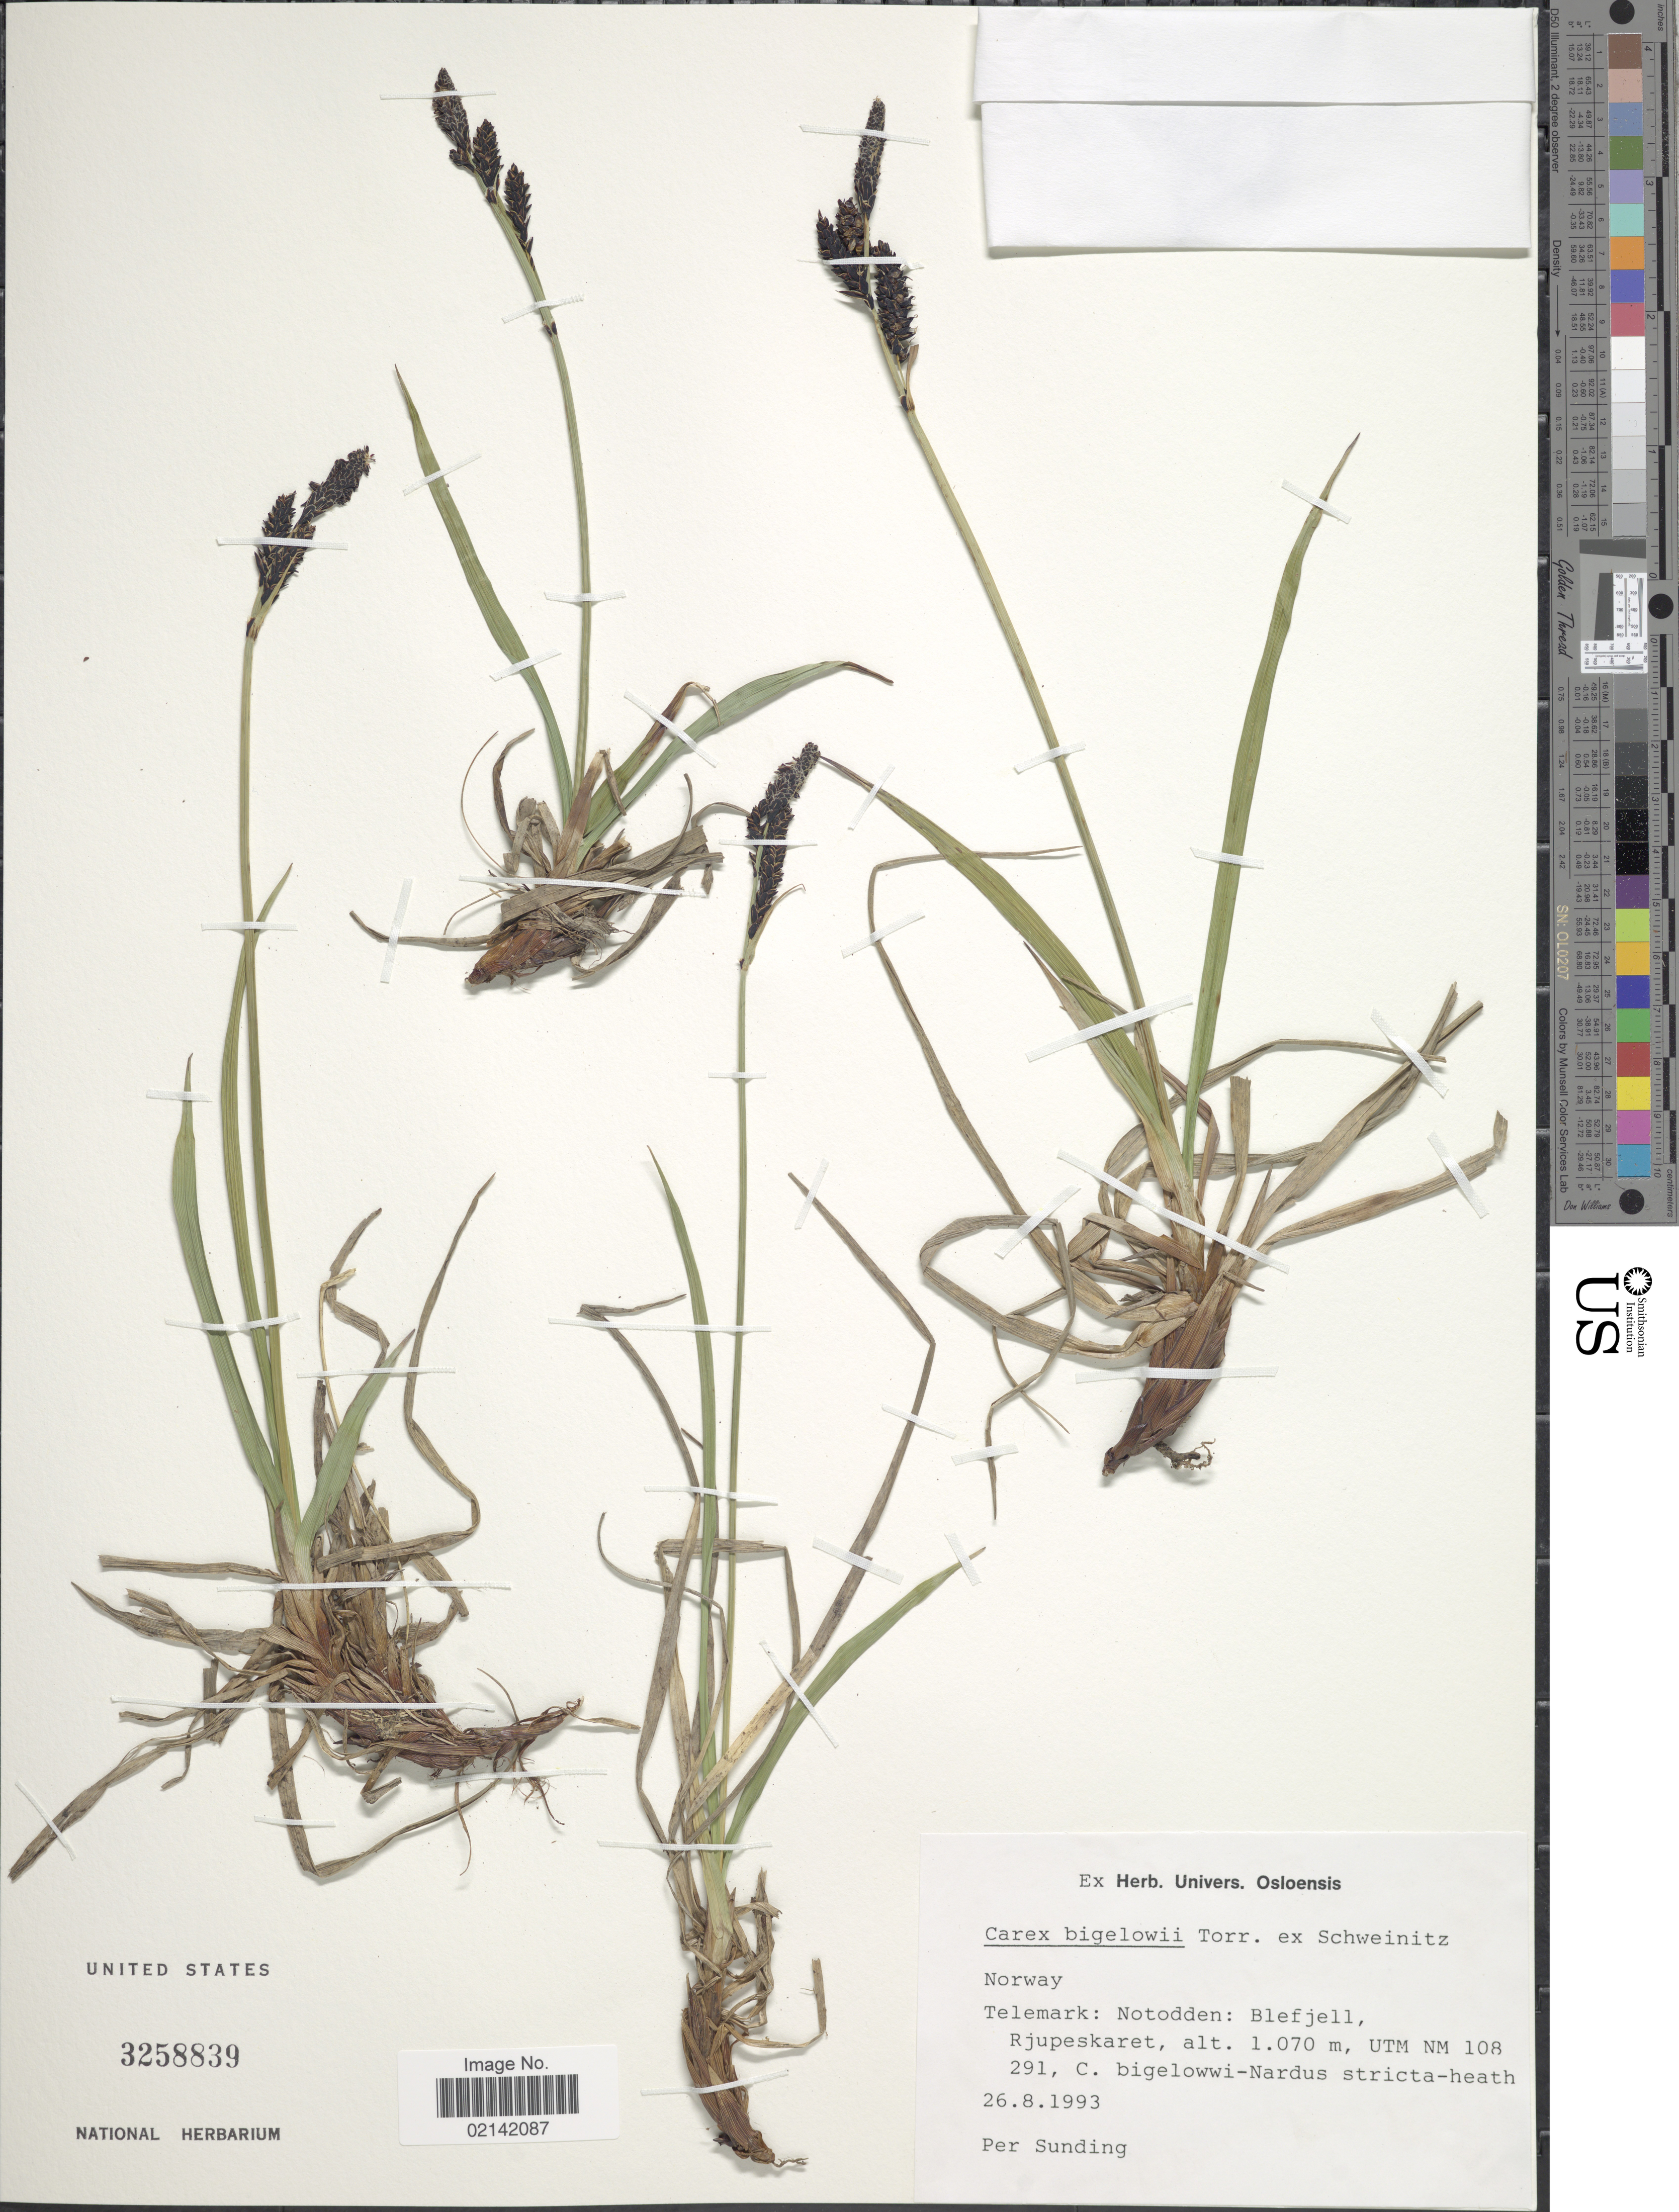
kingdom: Plantae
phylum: Tracheophyta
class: Liliopsida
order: Poales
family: Cyperaceae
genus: Carex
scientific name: Carex bigelowii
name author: Torr. ex Schwein.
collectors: P. O. Sunding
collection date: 1993-08-26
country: Norway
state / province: Telemark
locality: Telemark: Notodden: Blefjell, Rjupeskaret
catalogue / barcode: US 3258839